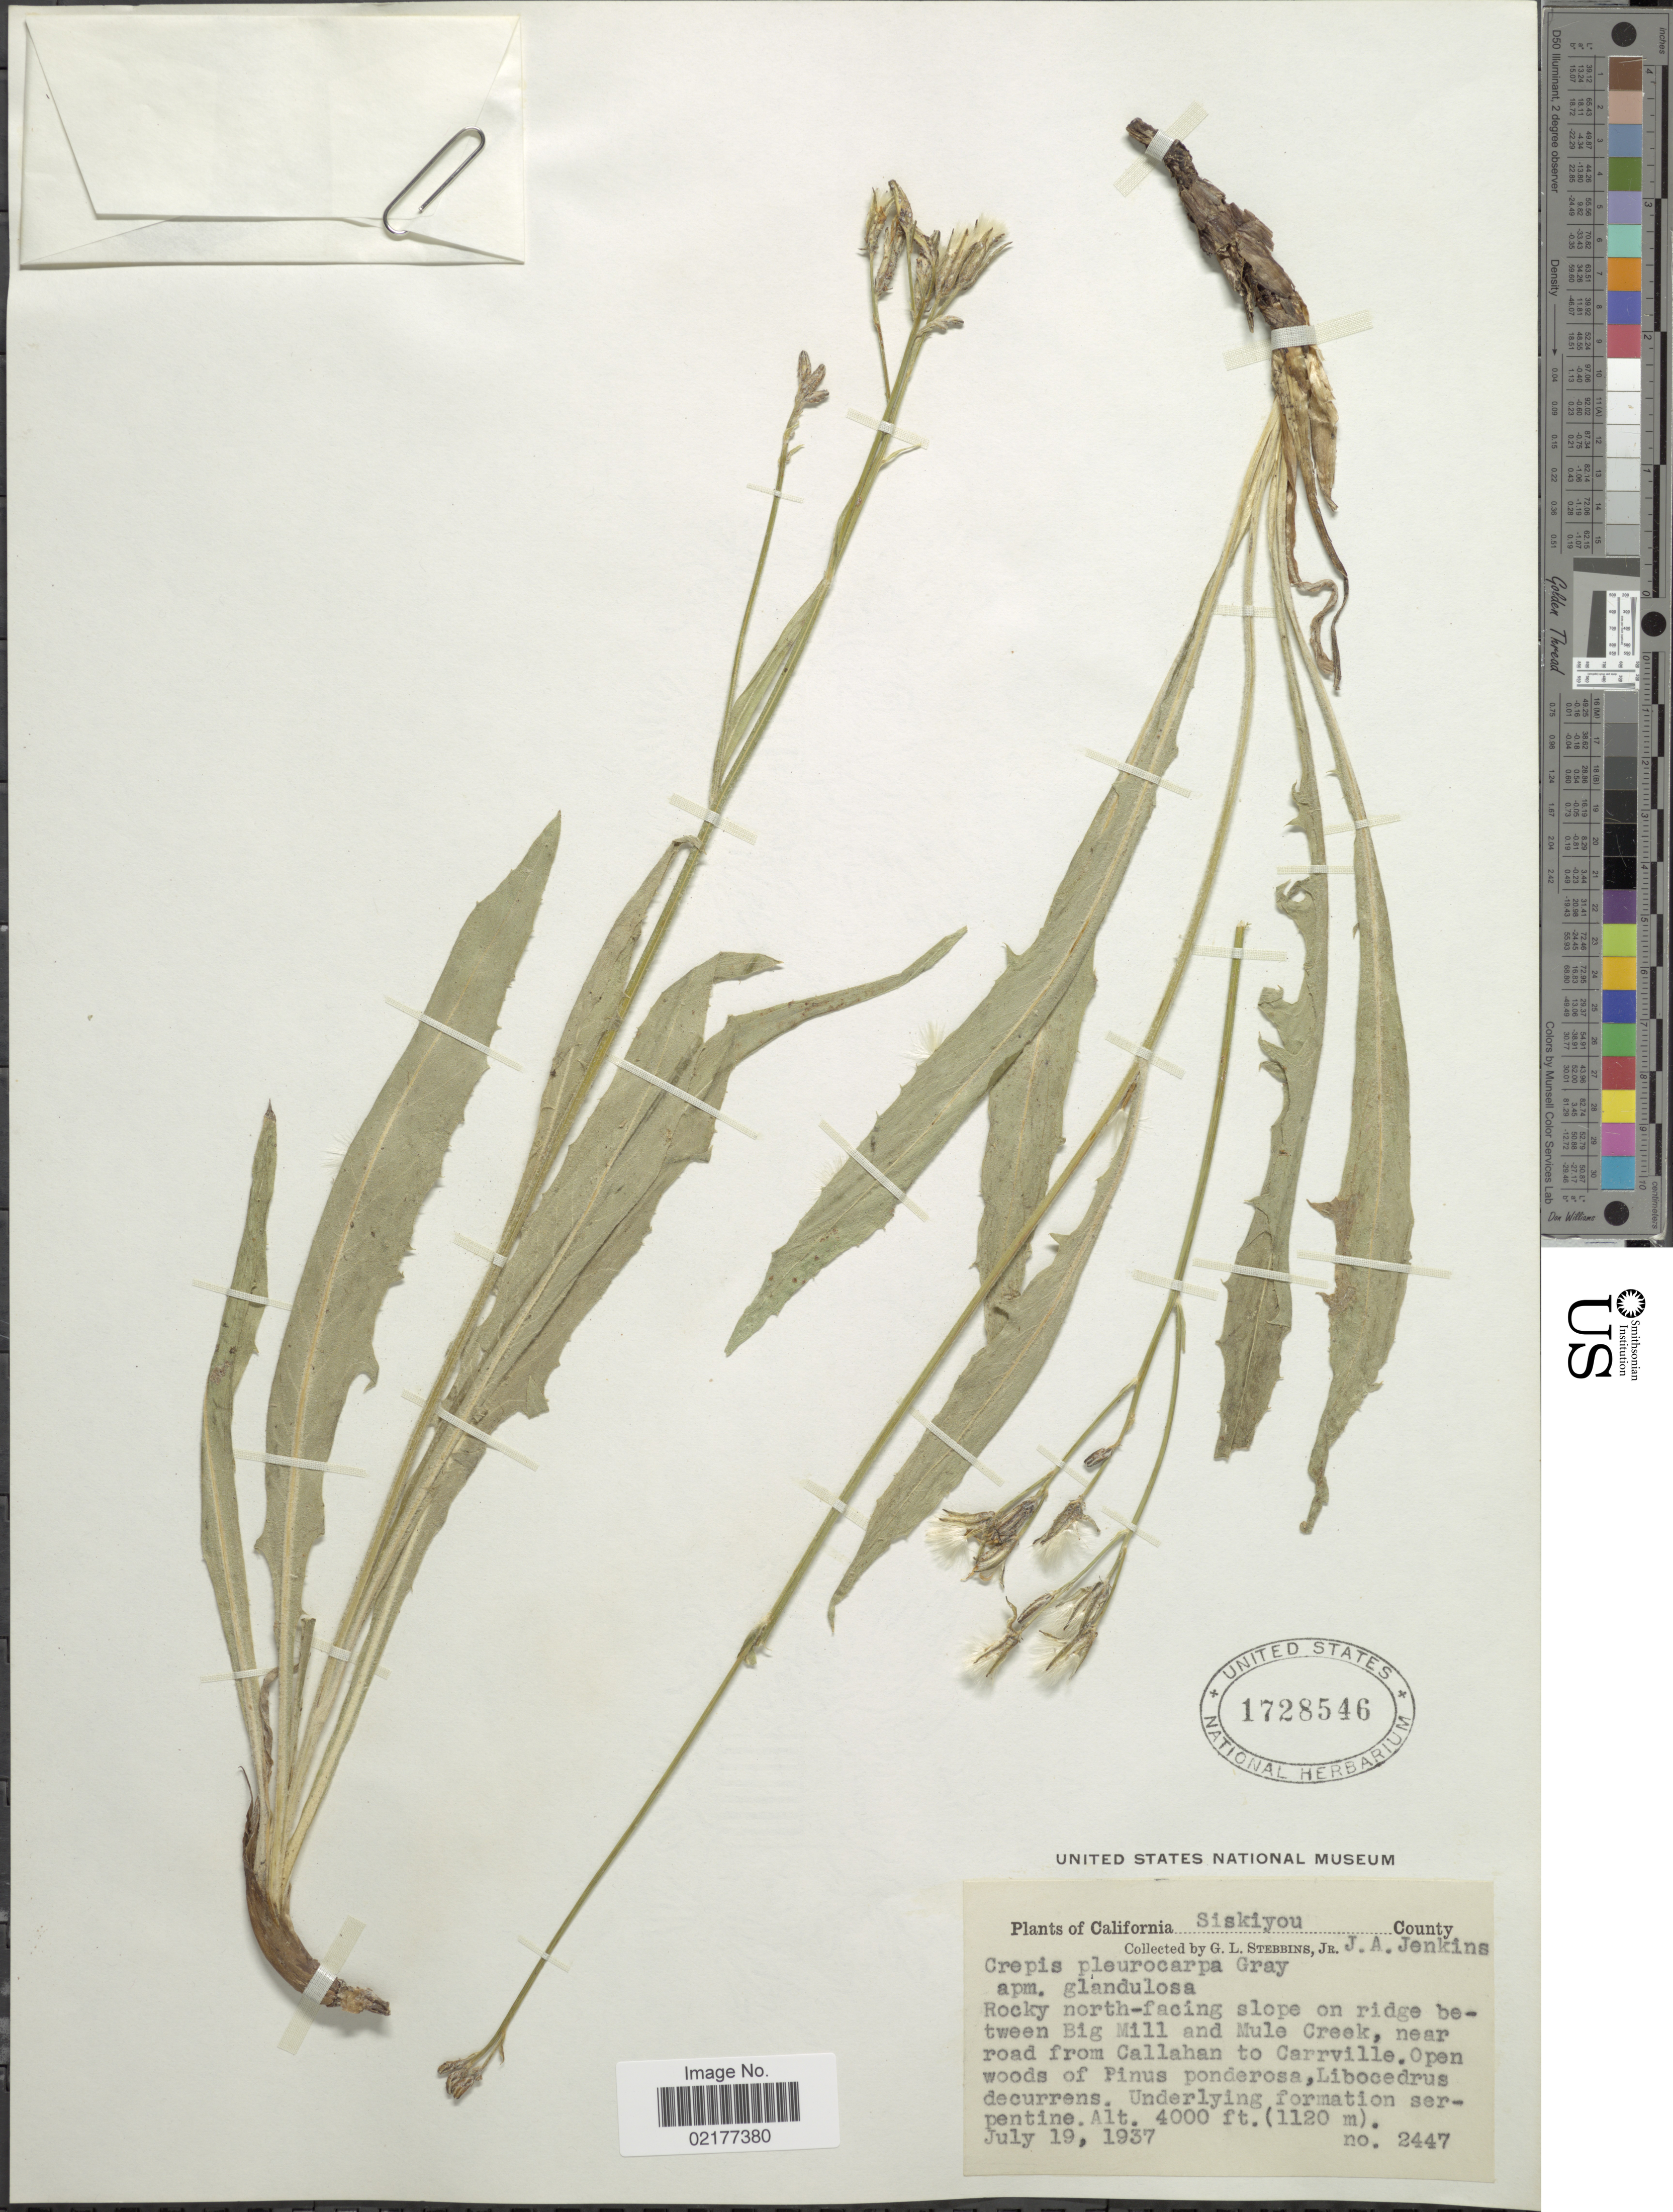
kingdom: Plantae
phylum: Tracheophyta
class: Magnoliopsida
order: Asterales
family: Asteraceae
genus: Crepis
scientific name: Crepis pleurocarpa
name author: A. Gray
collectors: G. L. Stebbins & J. Jenkins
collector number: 2447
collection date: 1937-07-19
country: United States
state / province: California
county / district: Siskiyou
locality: Siskiyou County, Rocky north-facing slope on ridge between Big Mill and Mule Creek, near road from Callahan to Carrville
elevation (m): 1120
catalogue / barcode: US 1728546